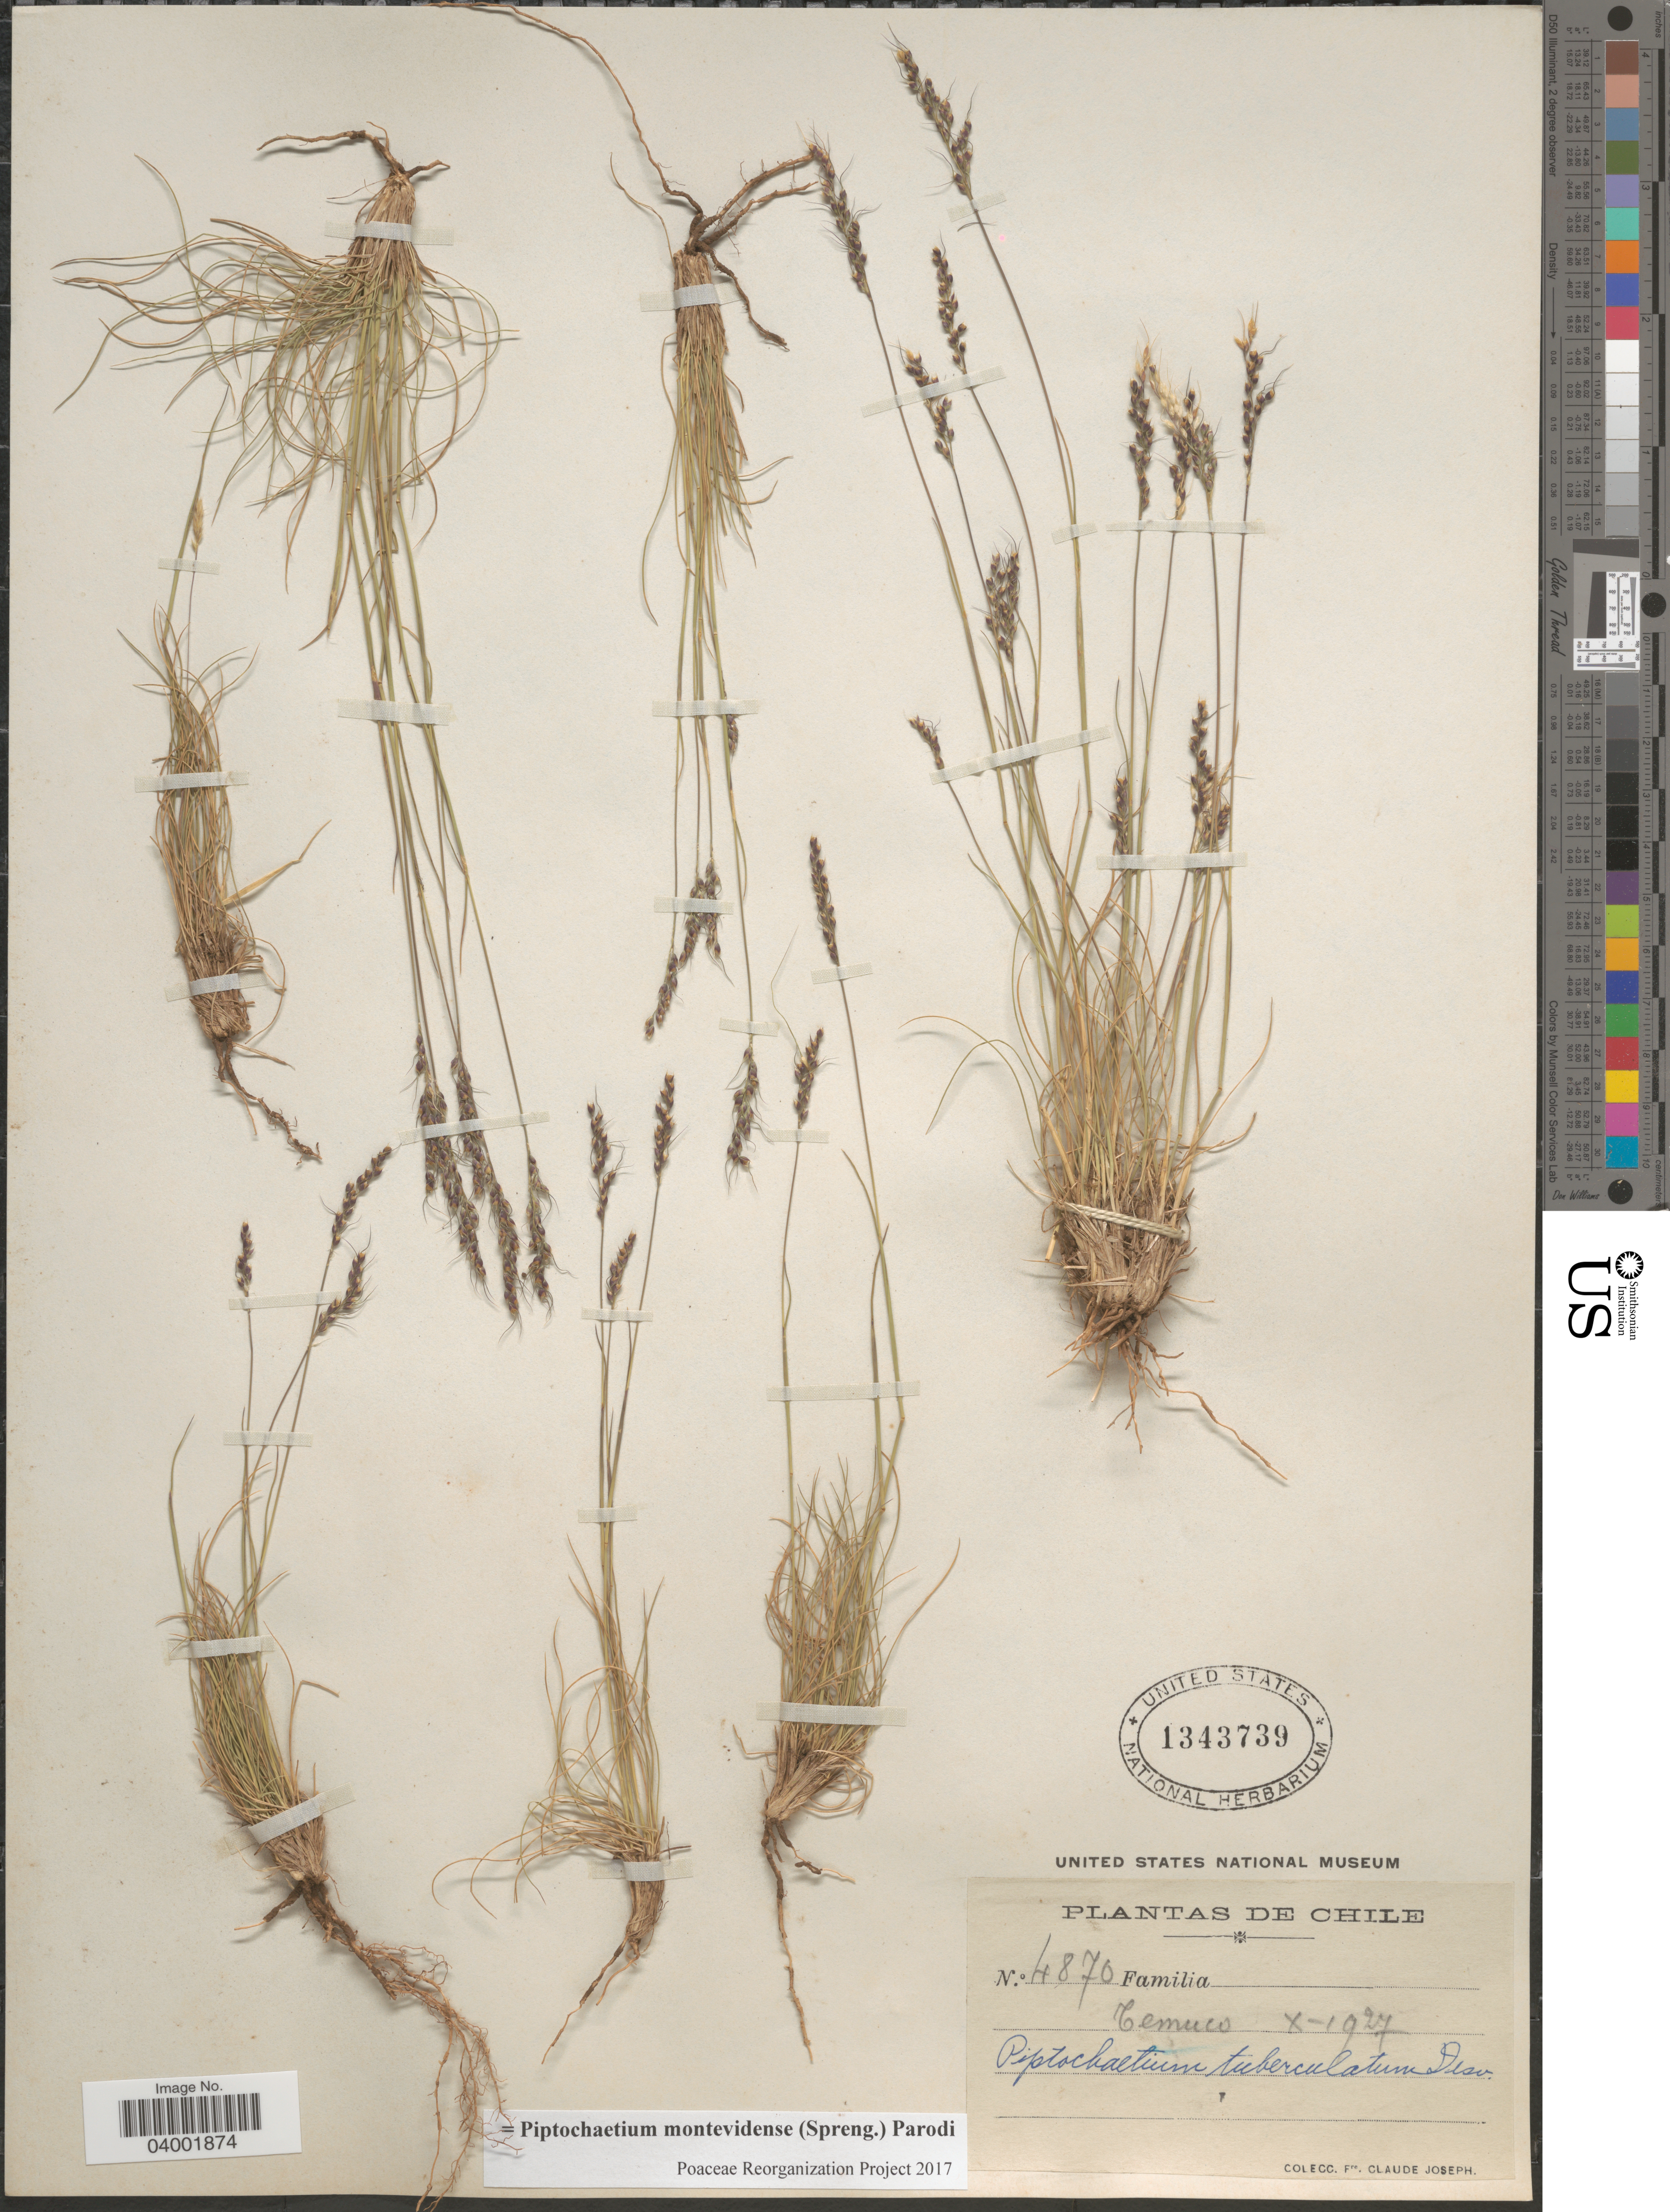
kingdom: Plantae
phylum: Tracheophyta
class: Liliopsida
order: Poales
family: Poaceae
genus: Piptochaetium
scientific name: Piptochaetium montevidense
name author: (Spreng.) Parodi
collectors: Bro. Claude-Joseph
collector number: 4870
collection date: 1927-10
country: Chile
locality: Temuco.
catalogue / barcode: US 1343739